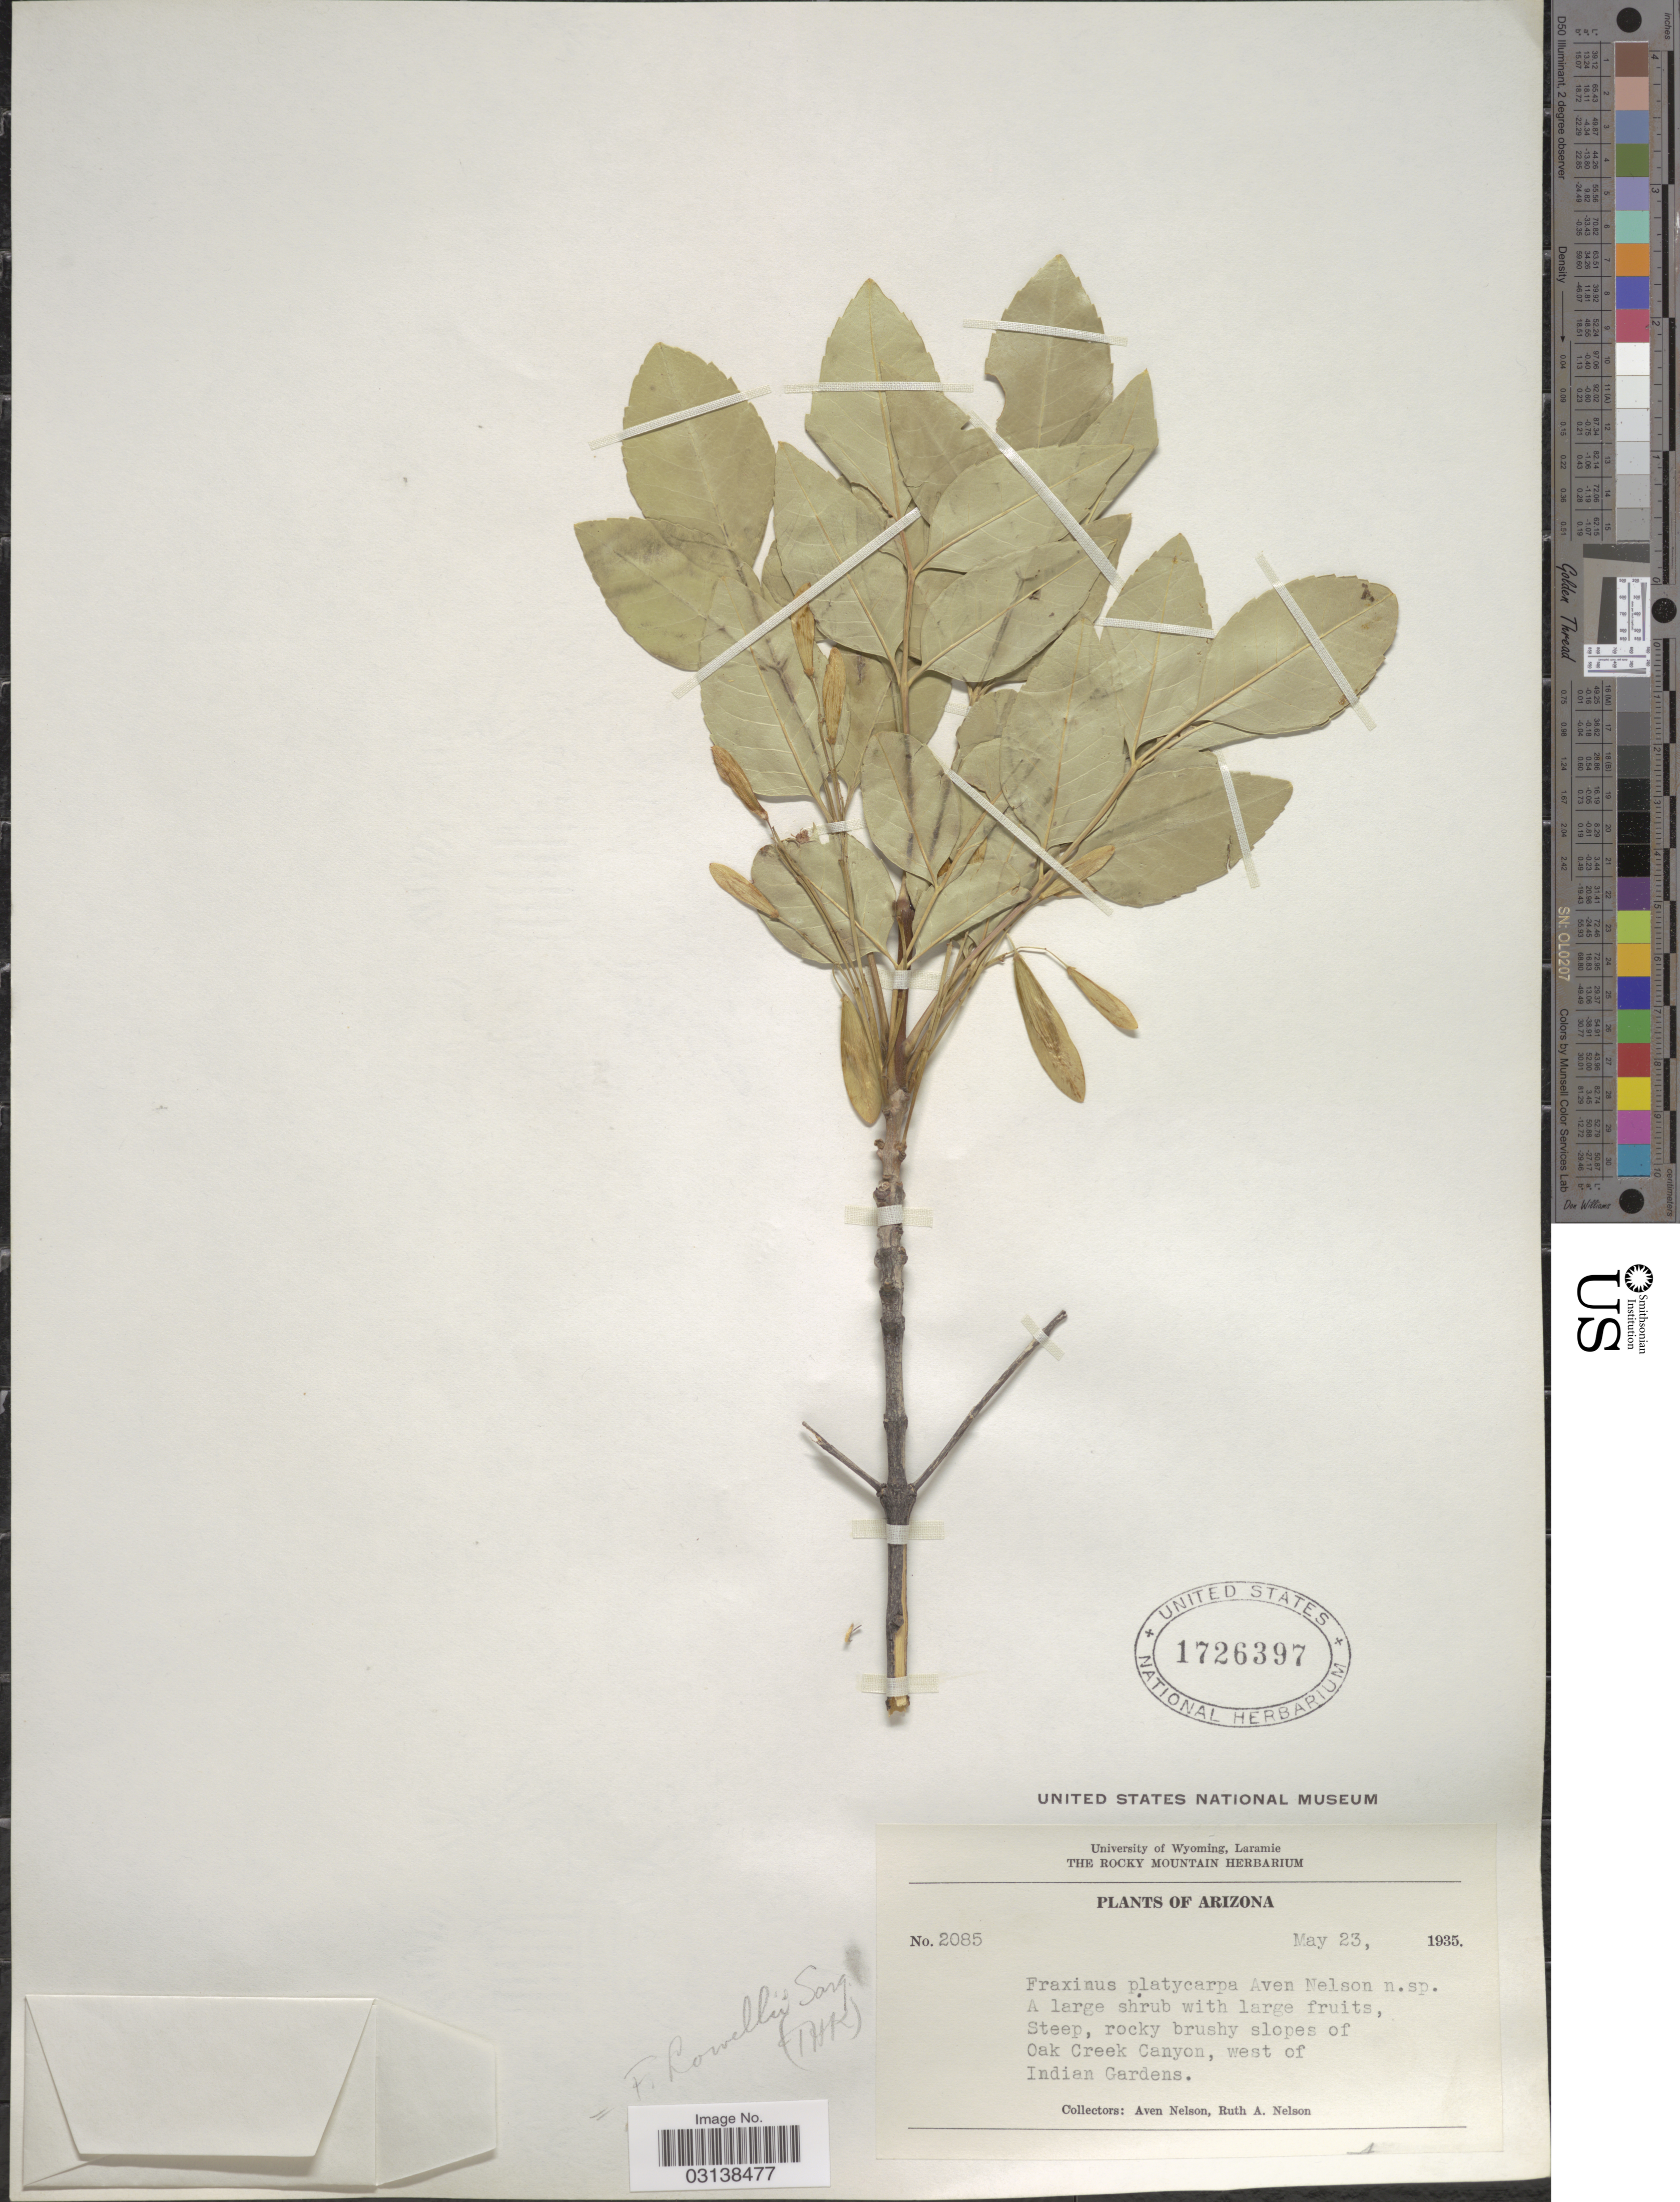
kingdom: Plantae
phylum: Tracheophyta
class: Magnoliopsida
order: Lamiales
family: Oleaceae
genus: Fraxinus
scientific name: Fraxinus anomala var. lowellii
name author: (Sarg. ex Rehder) Little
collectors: A. Nelson & R. A. Nelson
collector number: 2085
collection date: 1935-05-23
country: United States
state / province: Arizona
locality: Rocky brushy slopes of Oak Creek Canyon, west of Indian Gardens.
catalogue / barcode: US 1726397